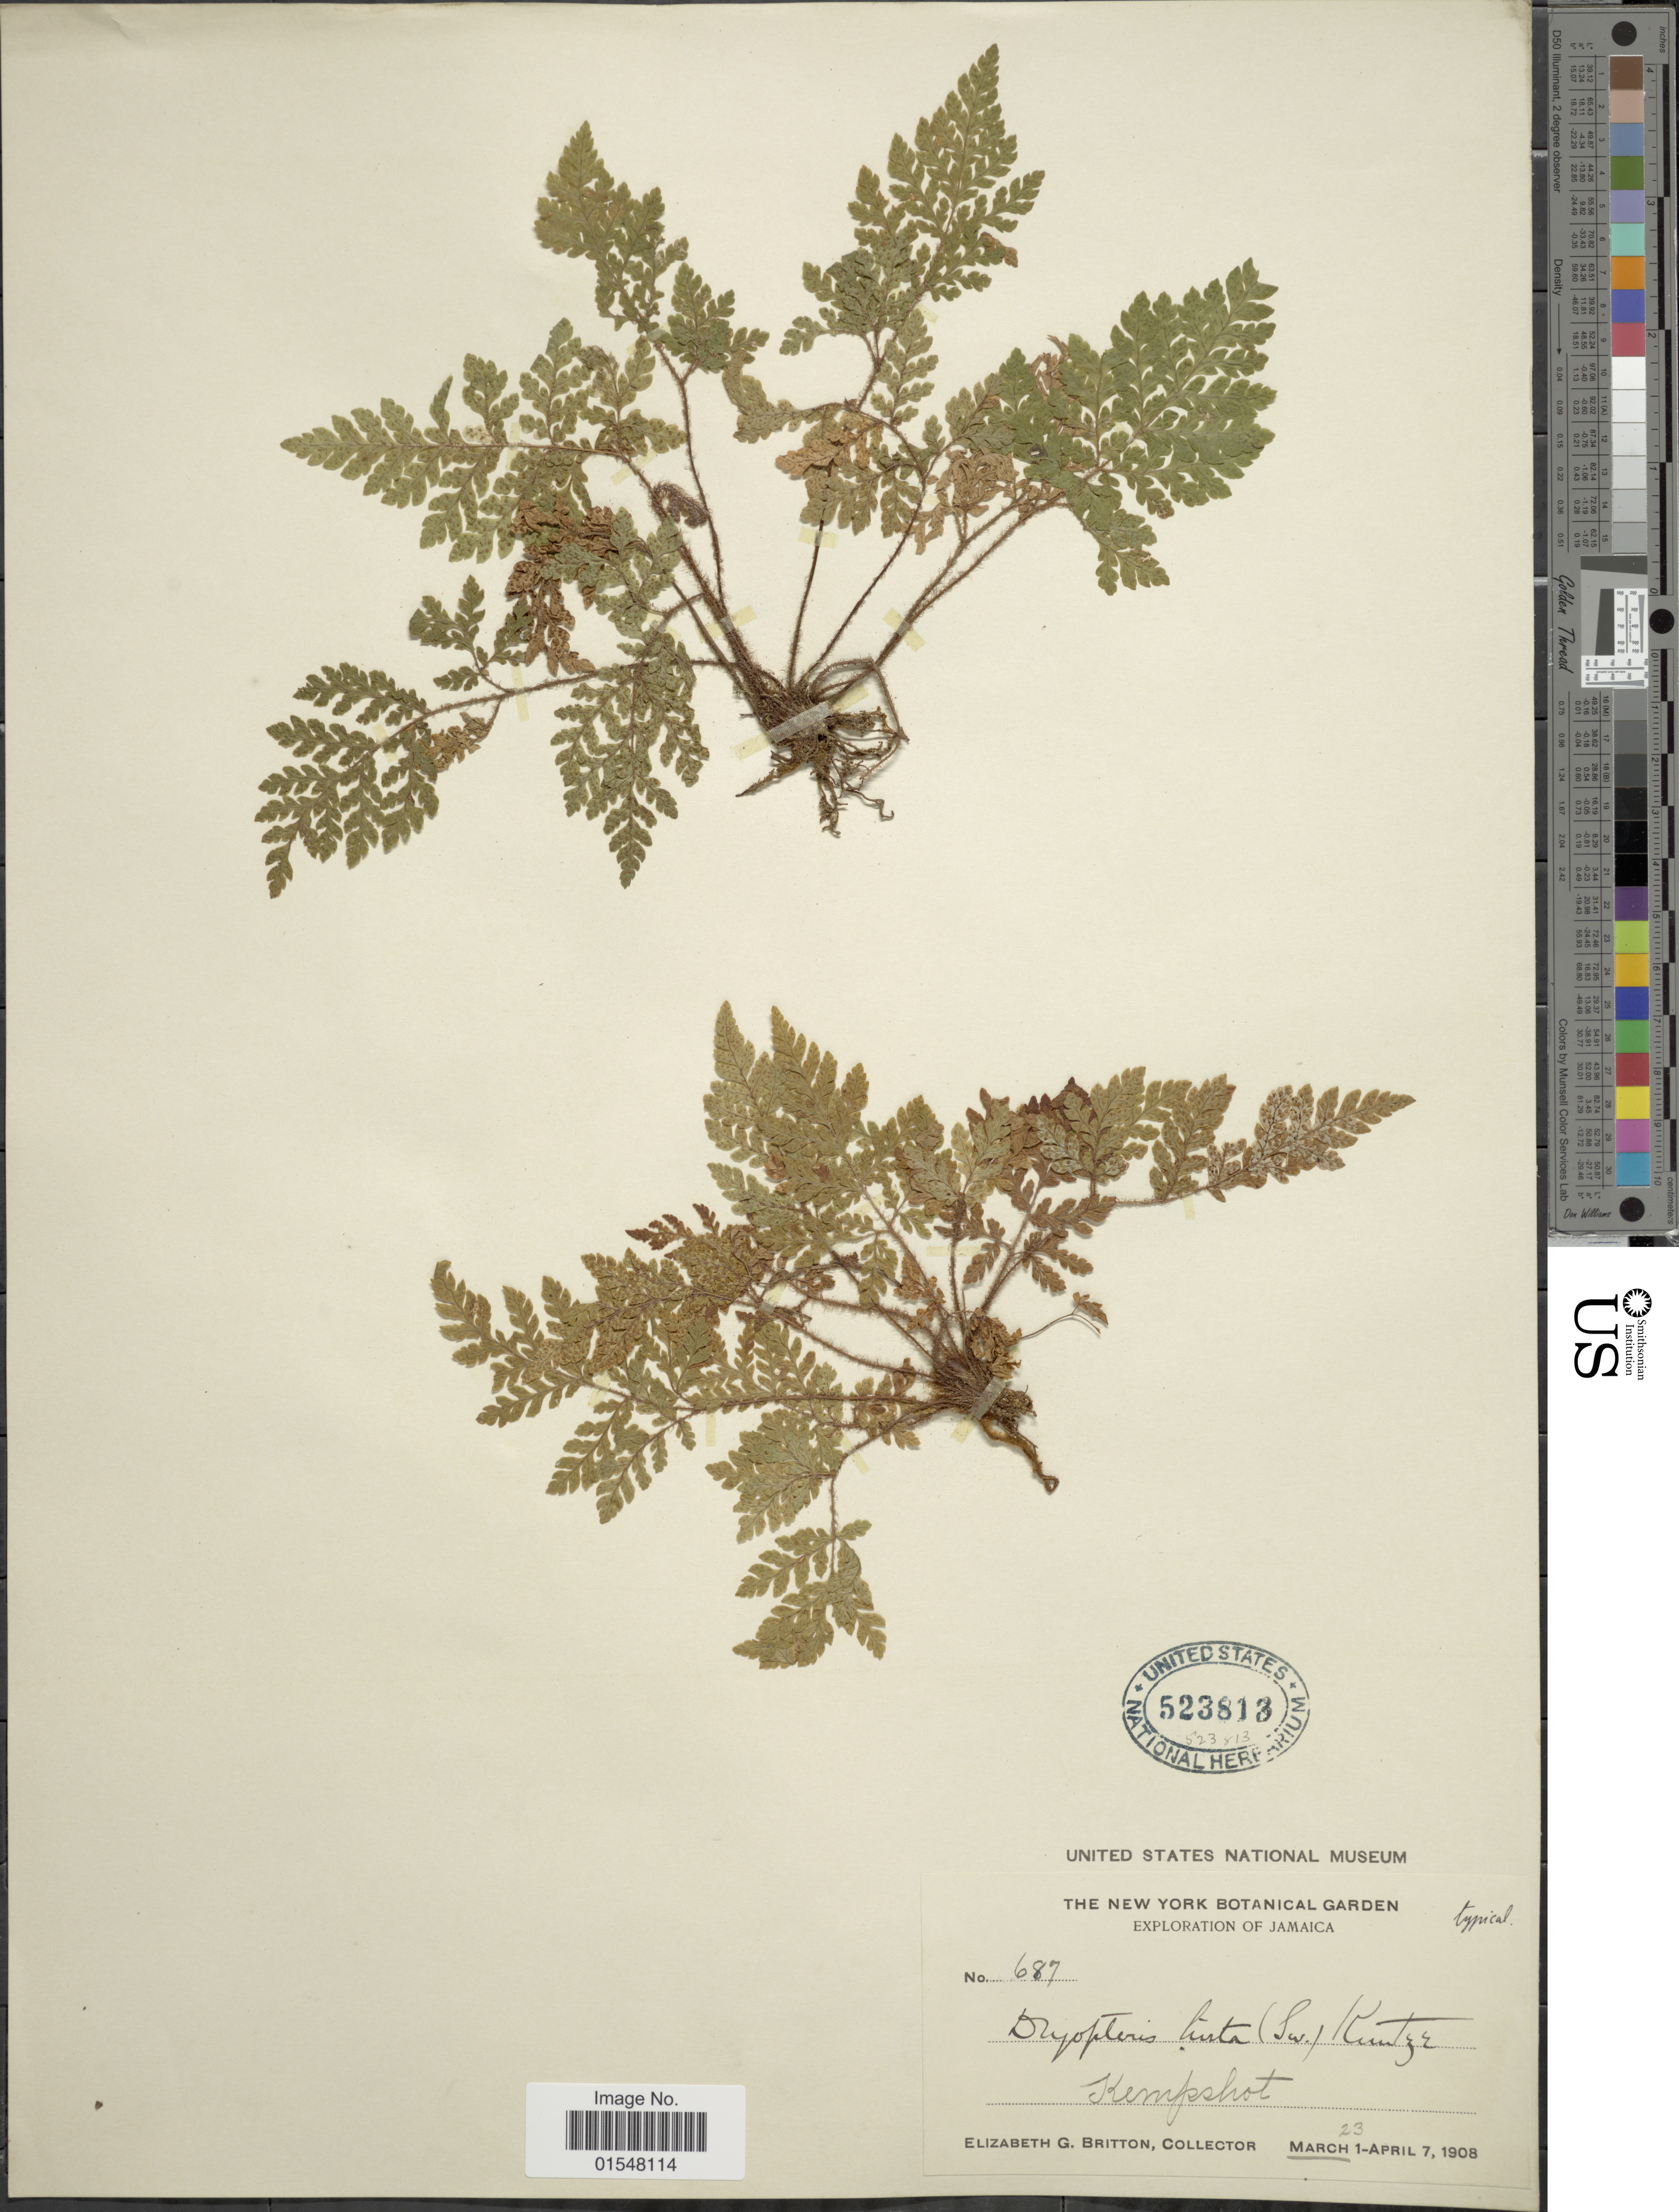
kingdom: Plantae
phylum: Tracheophyta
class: Polypodiopsida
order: Polypodiales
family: Dryopteridaceae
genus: Ctenitis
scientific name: Ctenitis hirta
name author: (Sw.) Ching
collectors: E. G. Britton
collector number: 687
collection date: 1908-03-23/1908-04-07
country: Jamaica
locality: Kempshot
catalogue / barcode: US 523813